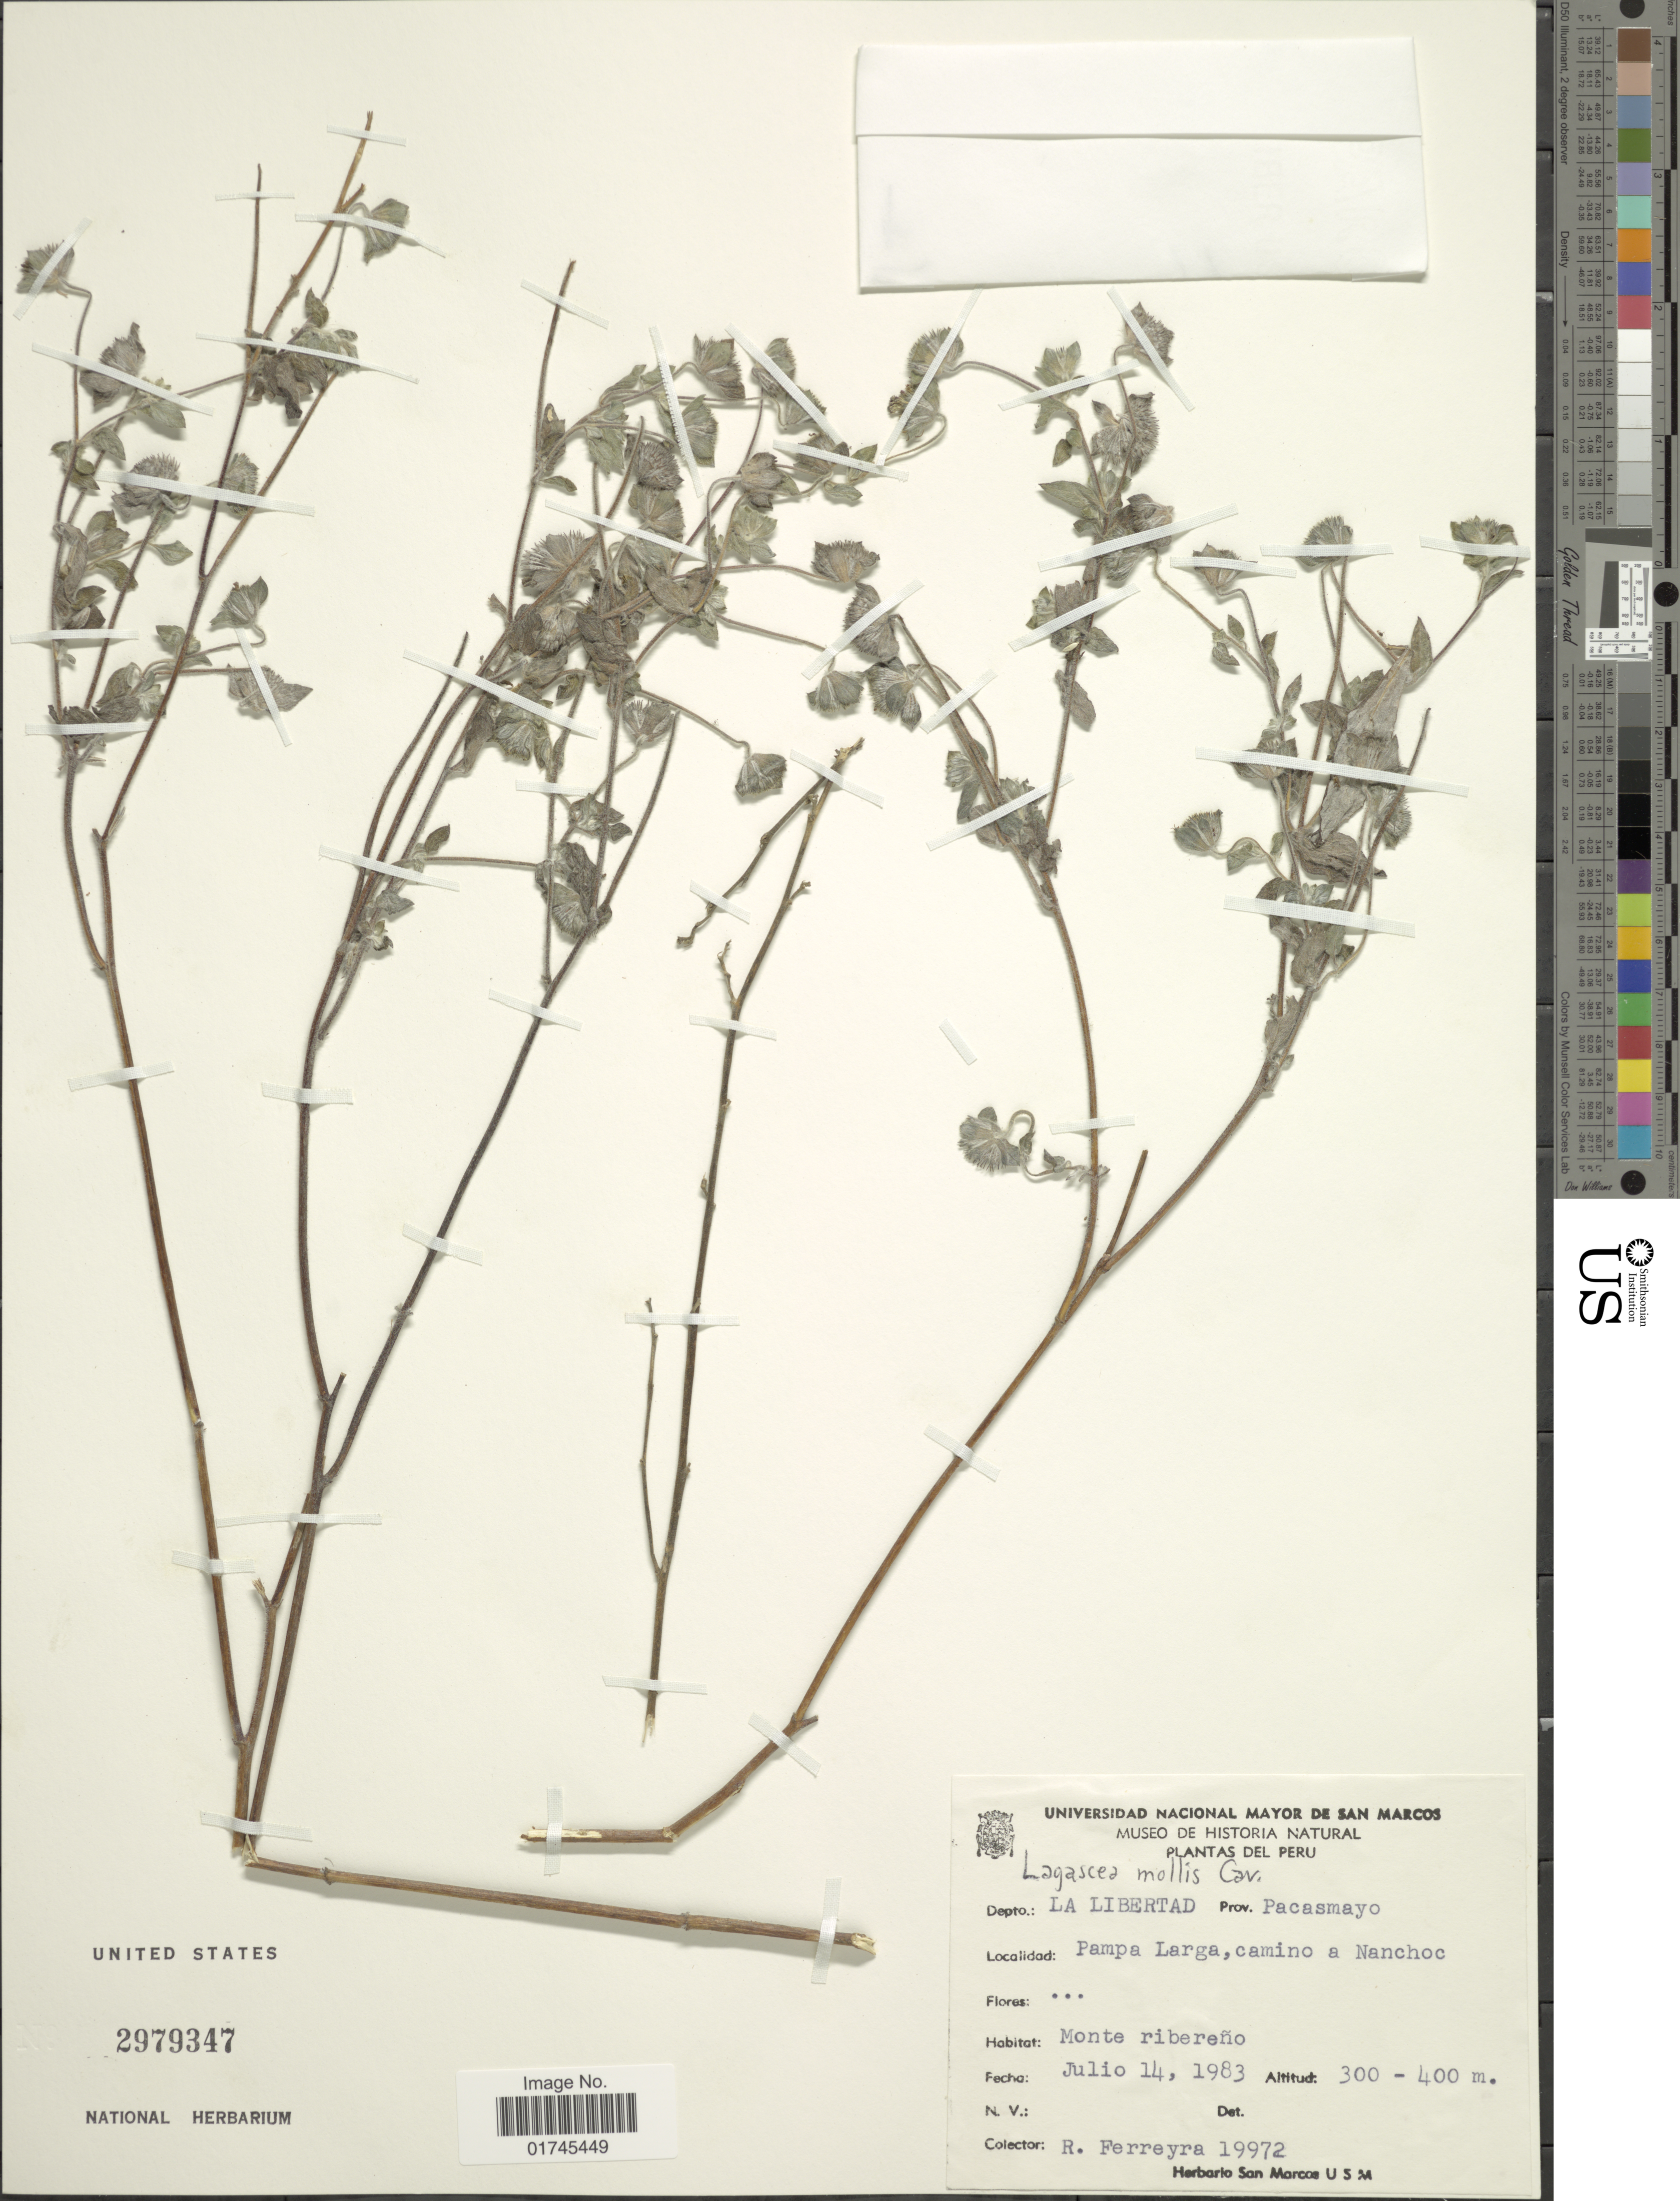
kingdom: Plantae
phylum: Tracheophyta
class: Magnoliopsida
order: Asterales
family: Asteraceae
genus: Lagascea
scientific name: Lagascea mollis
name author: Cav.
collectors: R. A. Ferreyra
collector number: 19972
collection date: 1983-07-14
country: Peru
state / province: La Libertad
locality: Prov. Pacasmayo, Pampa Larga, camino a Nanchoc, Monte ribereno.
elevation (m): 300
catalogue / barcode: US 2979347